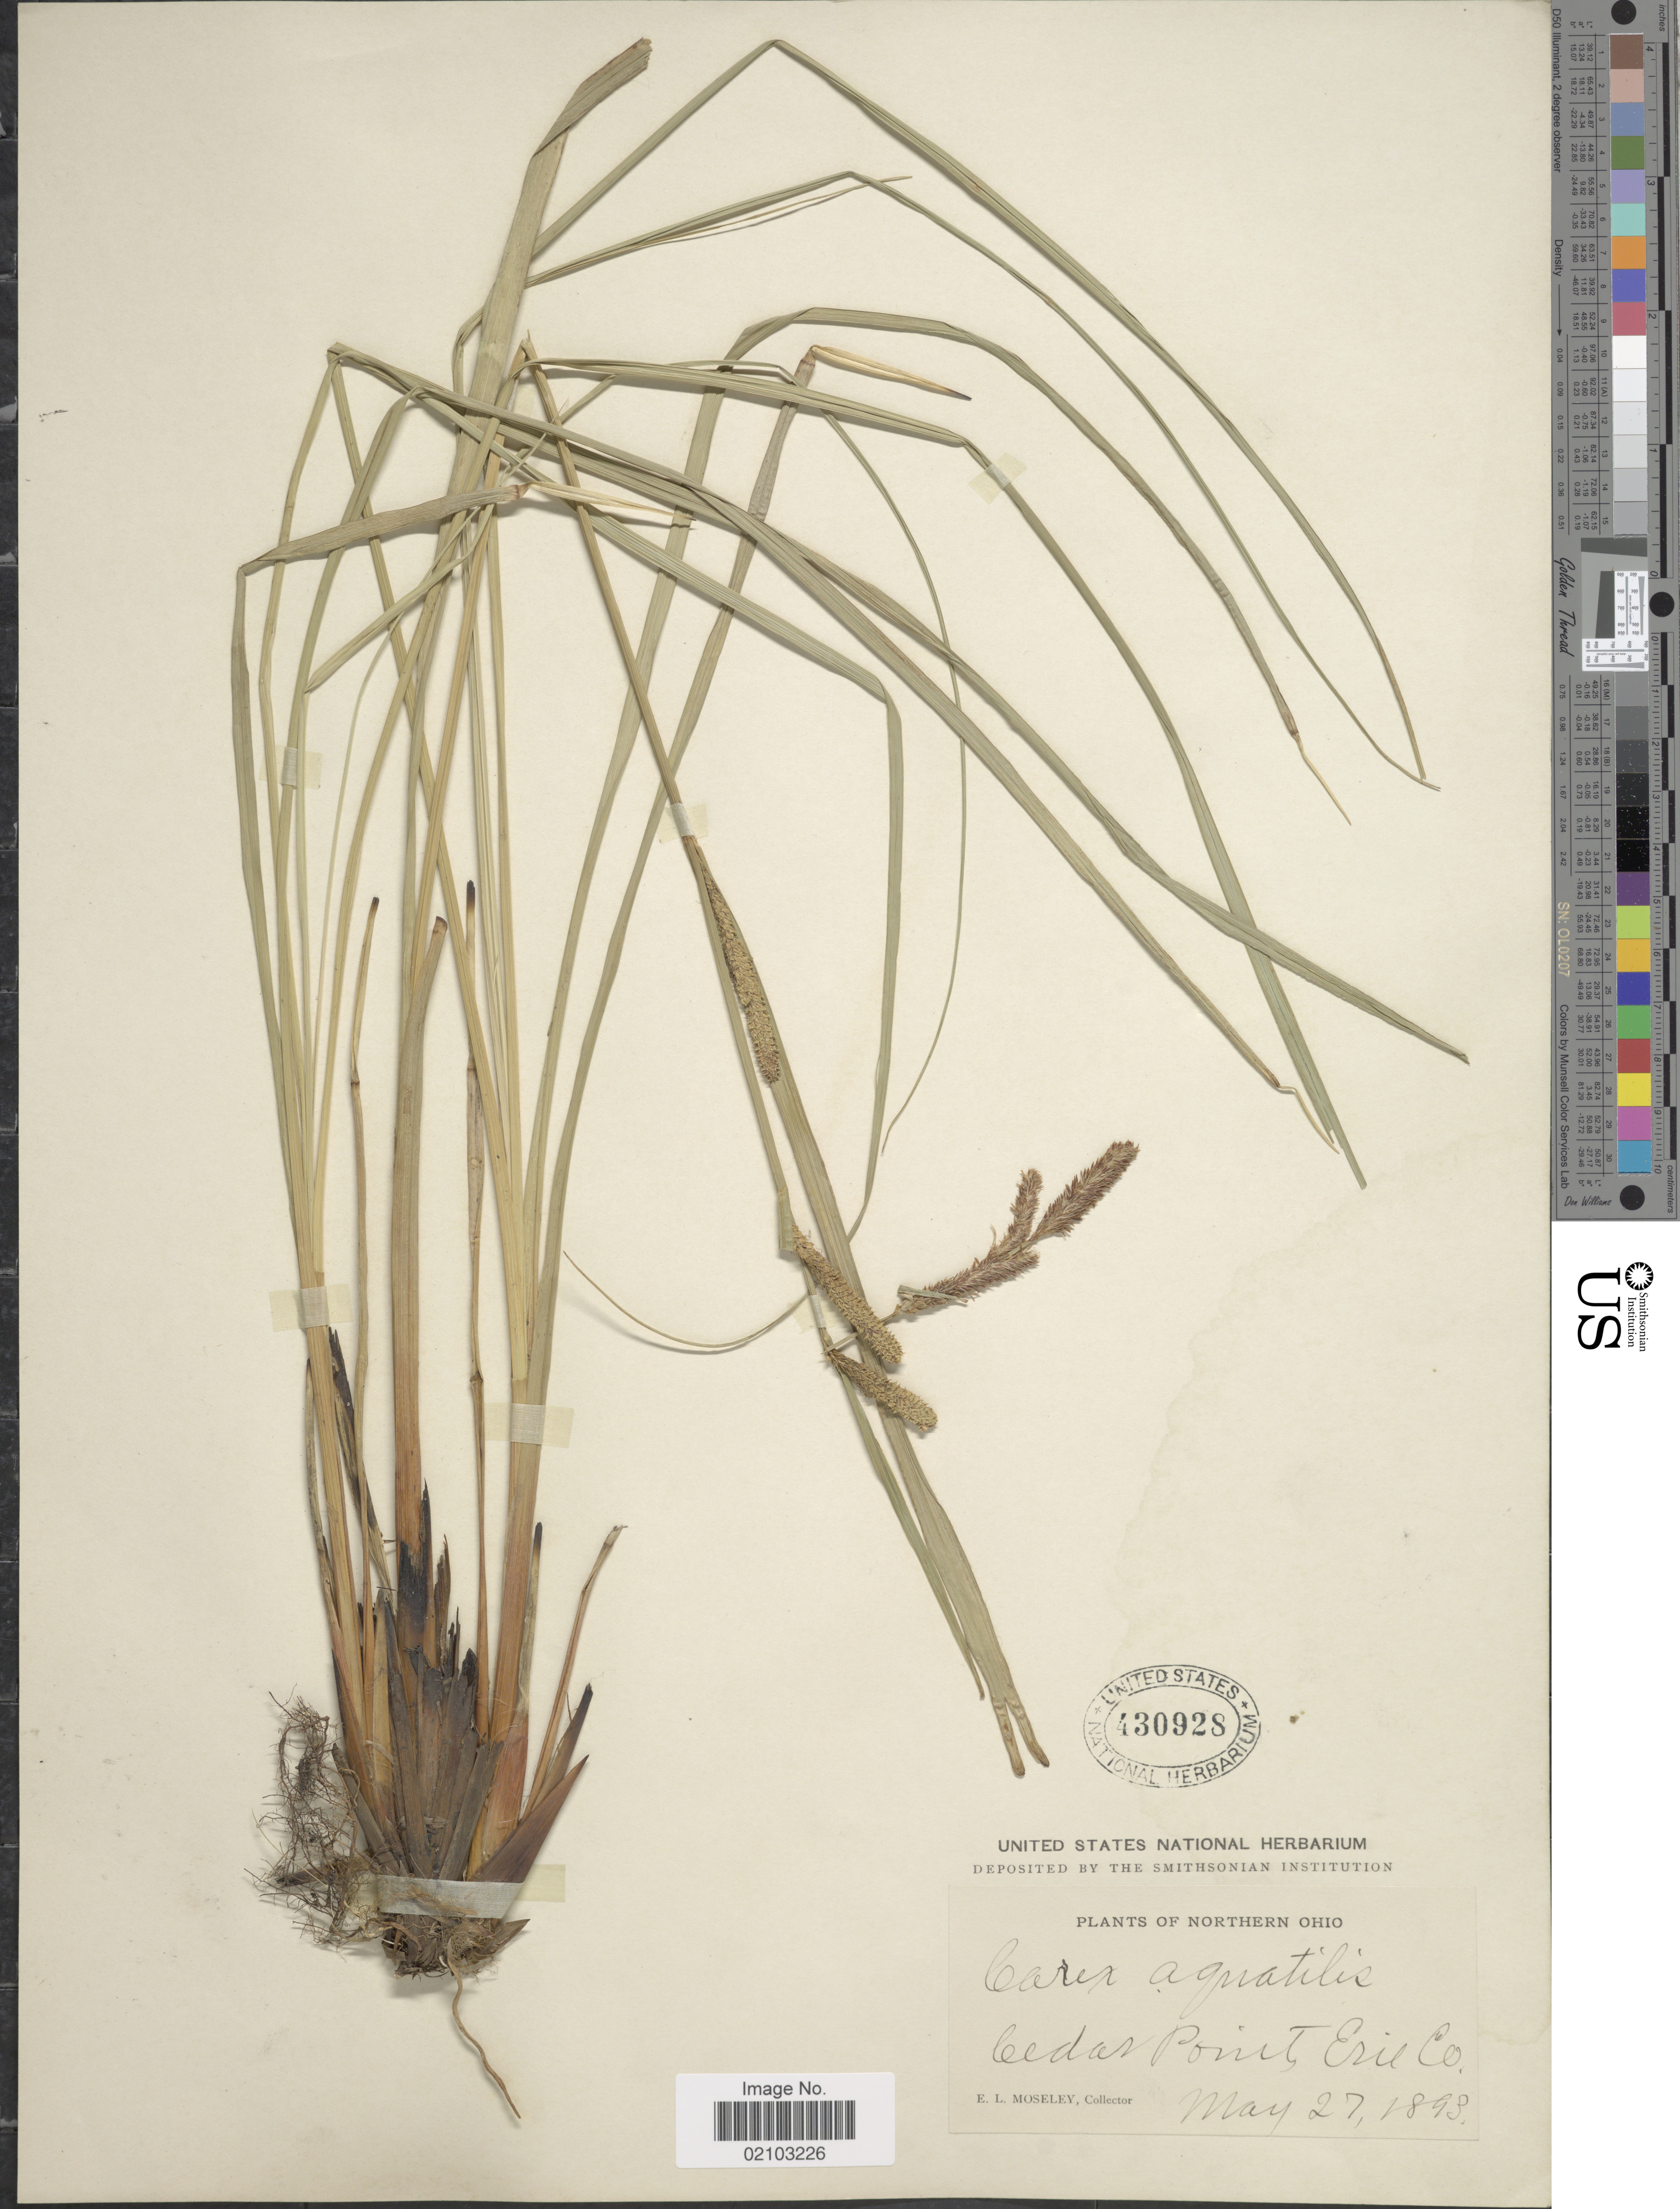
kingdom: Plantae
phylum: Tracheophyta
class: Liliopsida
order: Poales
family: Cyperaceae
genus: Carex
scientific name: Carex aquatilis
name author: Wahlenb.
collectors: E. Moseley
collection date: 1893-05-27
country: United States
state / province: Ohio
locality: Northern Ohio, Cedar Point, Erie Co.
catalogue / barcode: US 430928